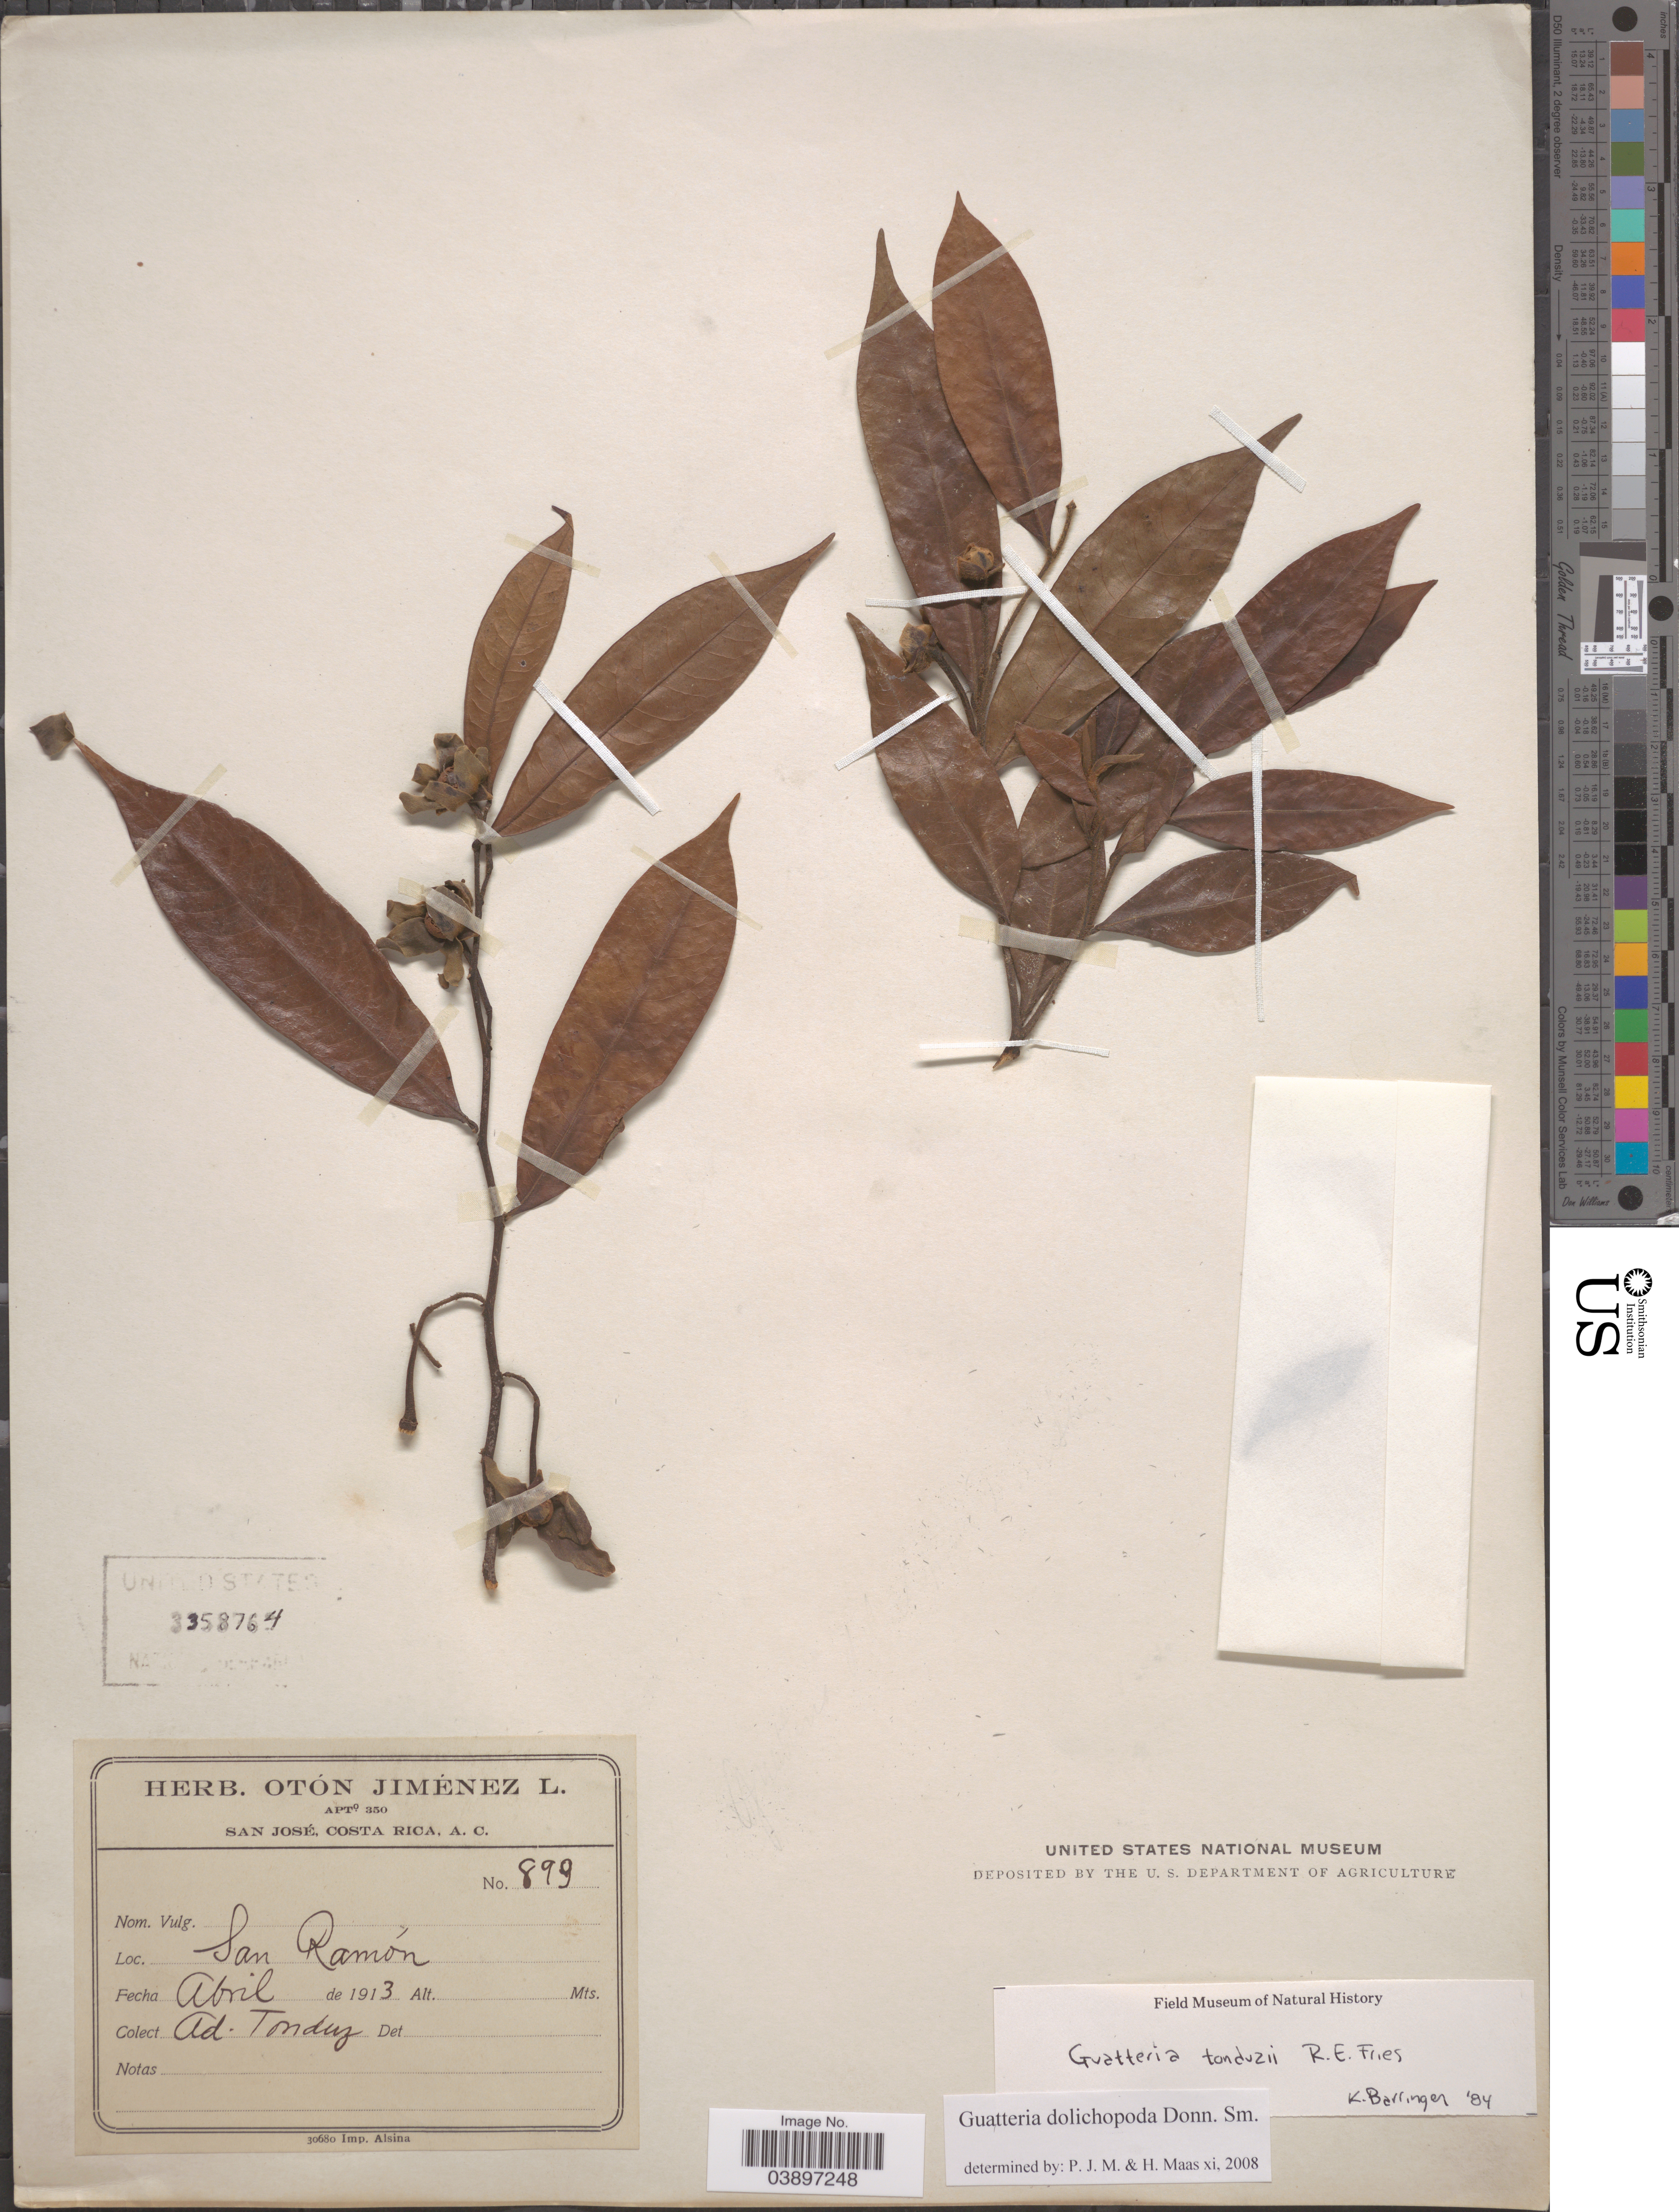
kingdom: Plantae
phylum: Tracheophyta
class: Magnoliopsida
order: Magnoliales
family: Annonaceae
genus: Guatteria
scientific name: Guatteria dolichopoda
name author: Donn. Sm.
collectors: A. Tonduz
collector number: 899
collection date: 1913-04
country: Costa Rica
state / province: San José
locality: San Ramón.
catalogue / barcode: US 3358764